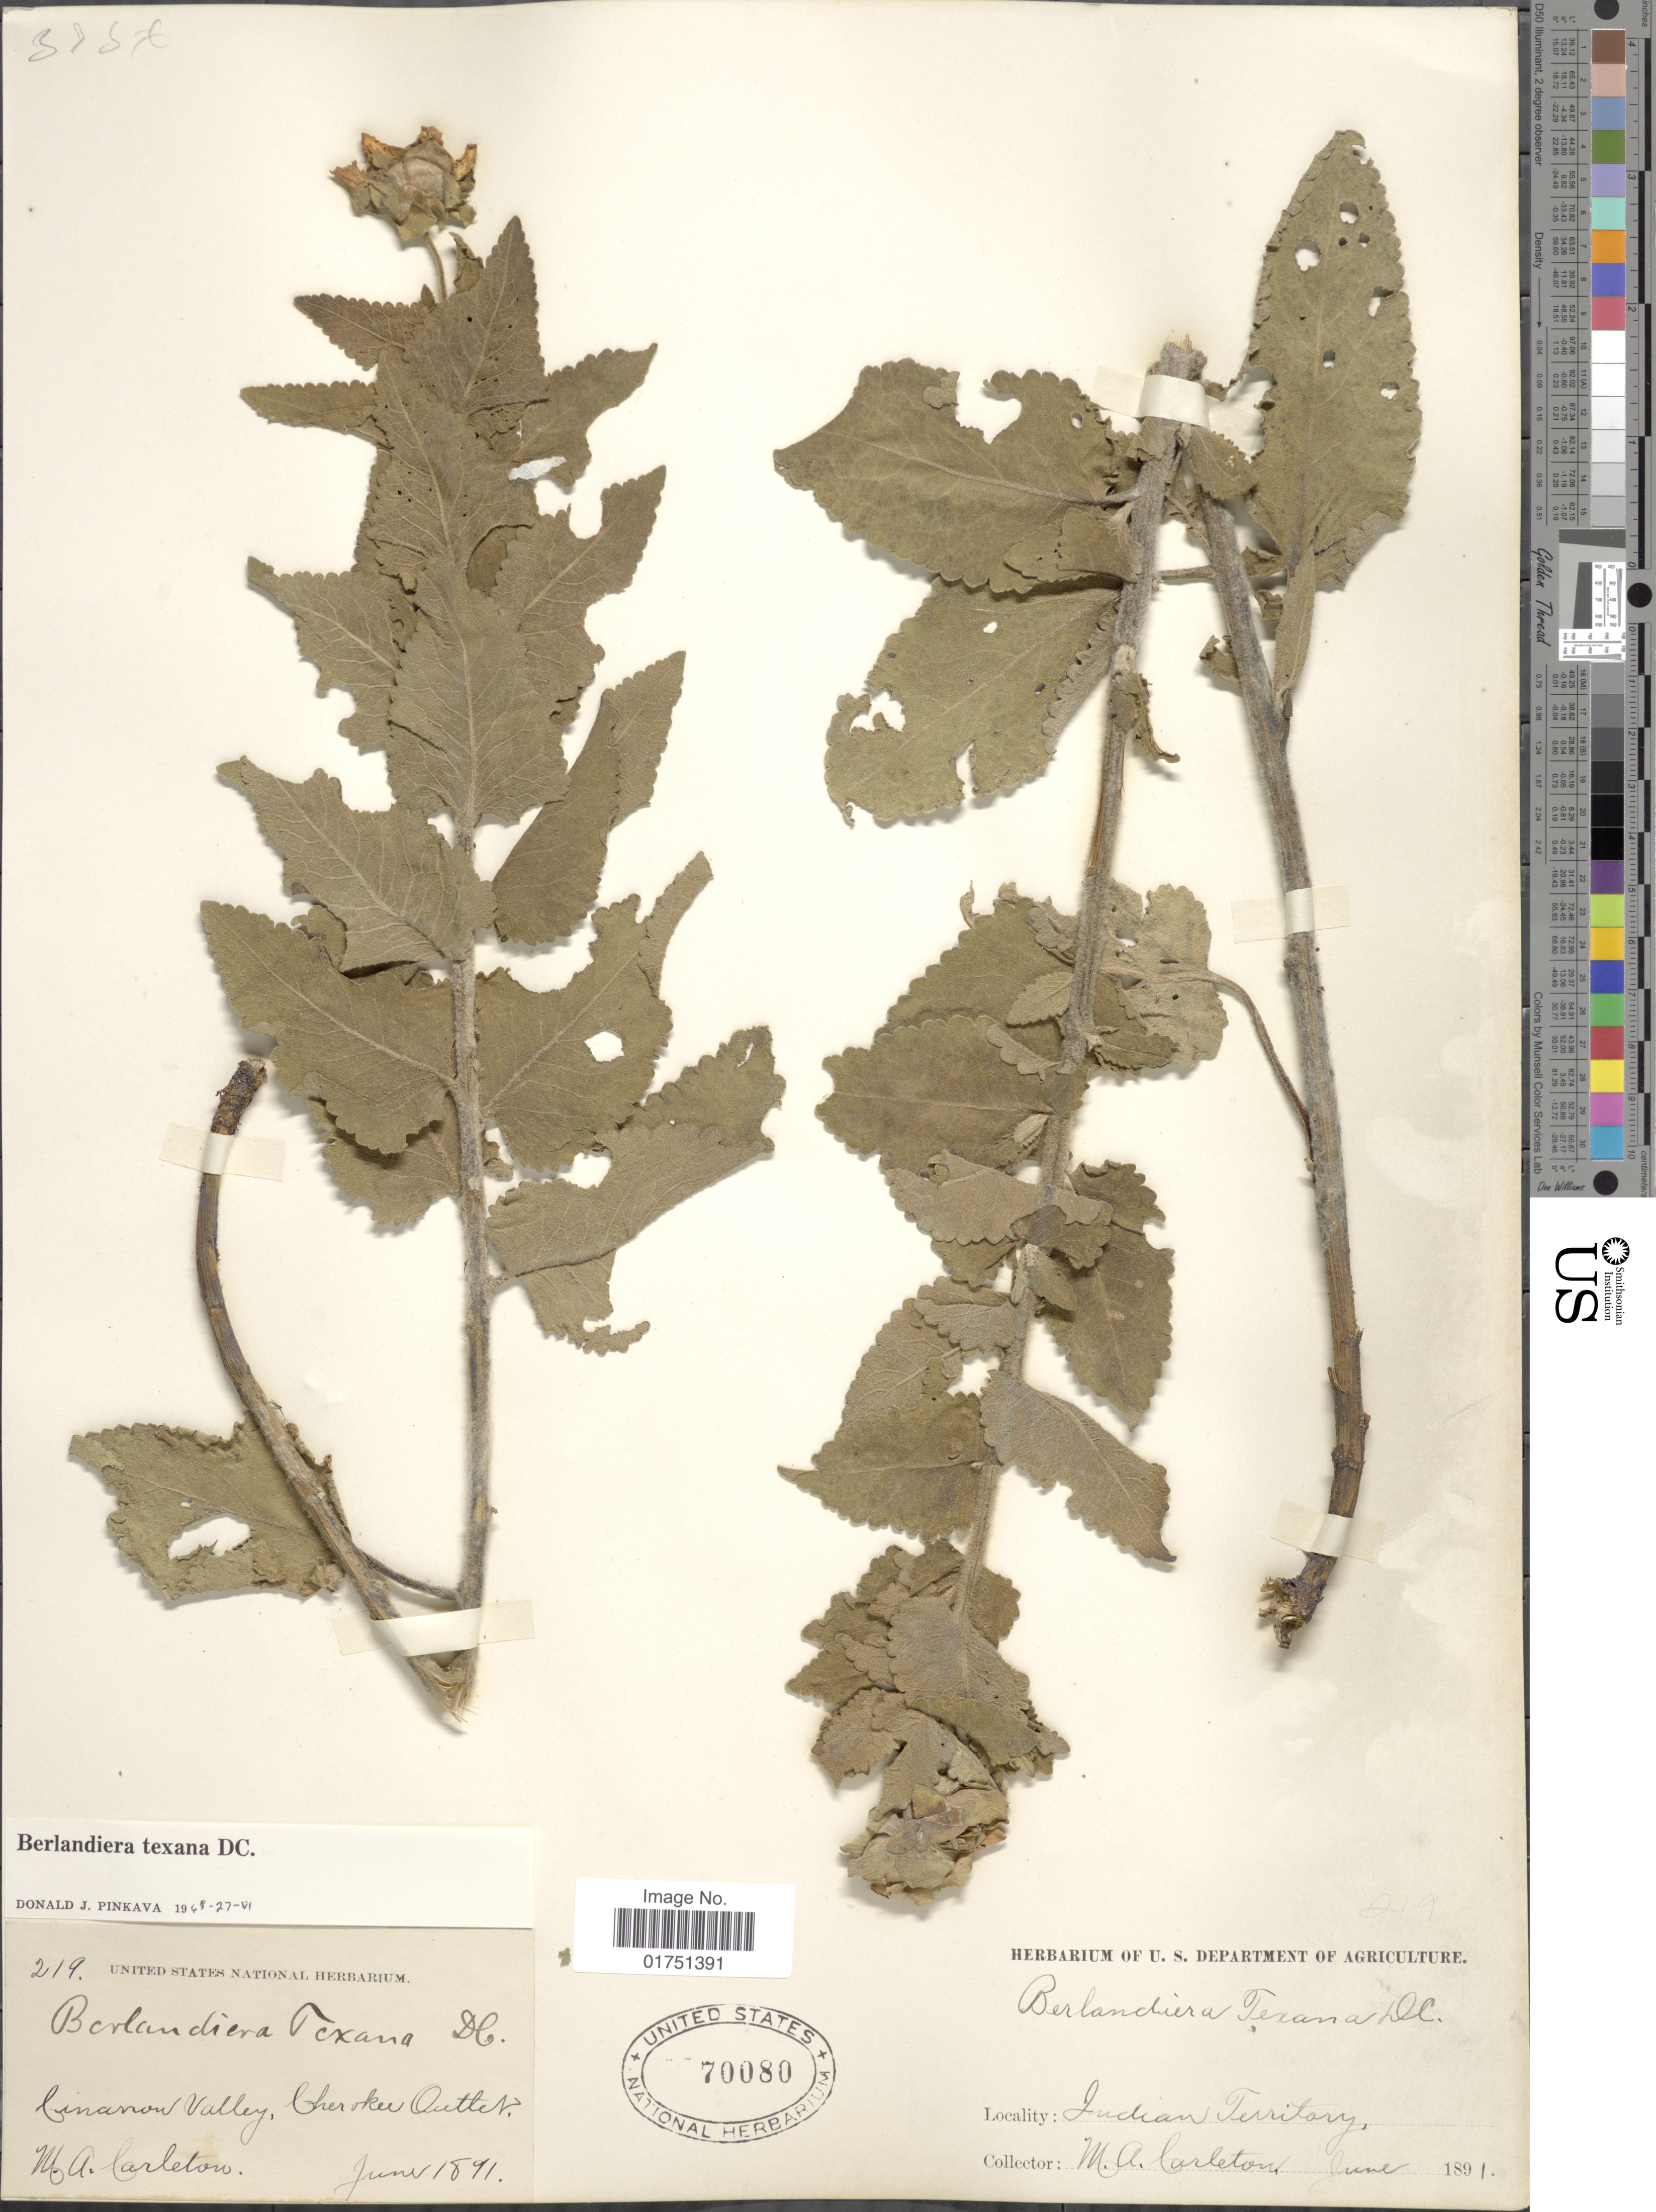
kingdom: Plantae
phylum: Tracheophyta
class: Magnoliopsida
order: Asterales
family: Asteraceae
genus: Berlandiera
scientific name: Berlandiera texana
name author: DC.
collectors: M. A. Carleton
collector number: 219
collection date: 1891-06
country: United States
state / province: Oklahoma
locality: Cinanon Valley, Cherokee Outlet. Indian Territory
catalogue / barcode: US 70080